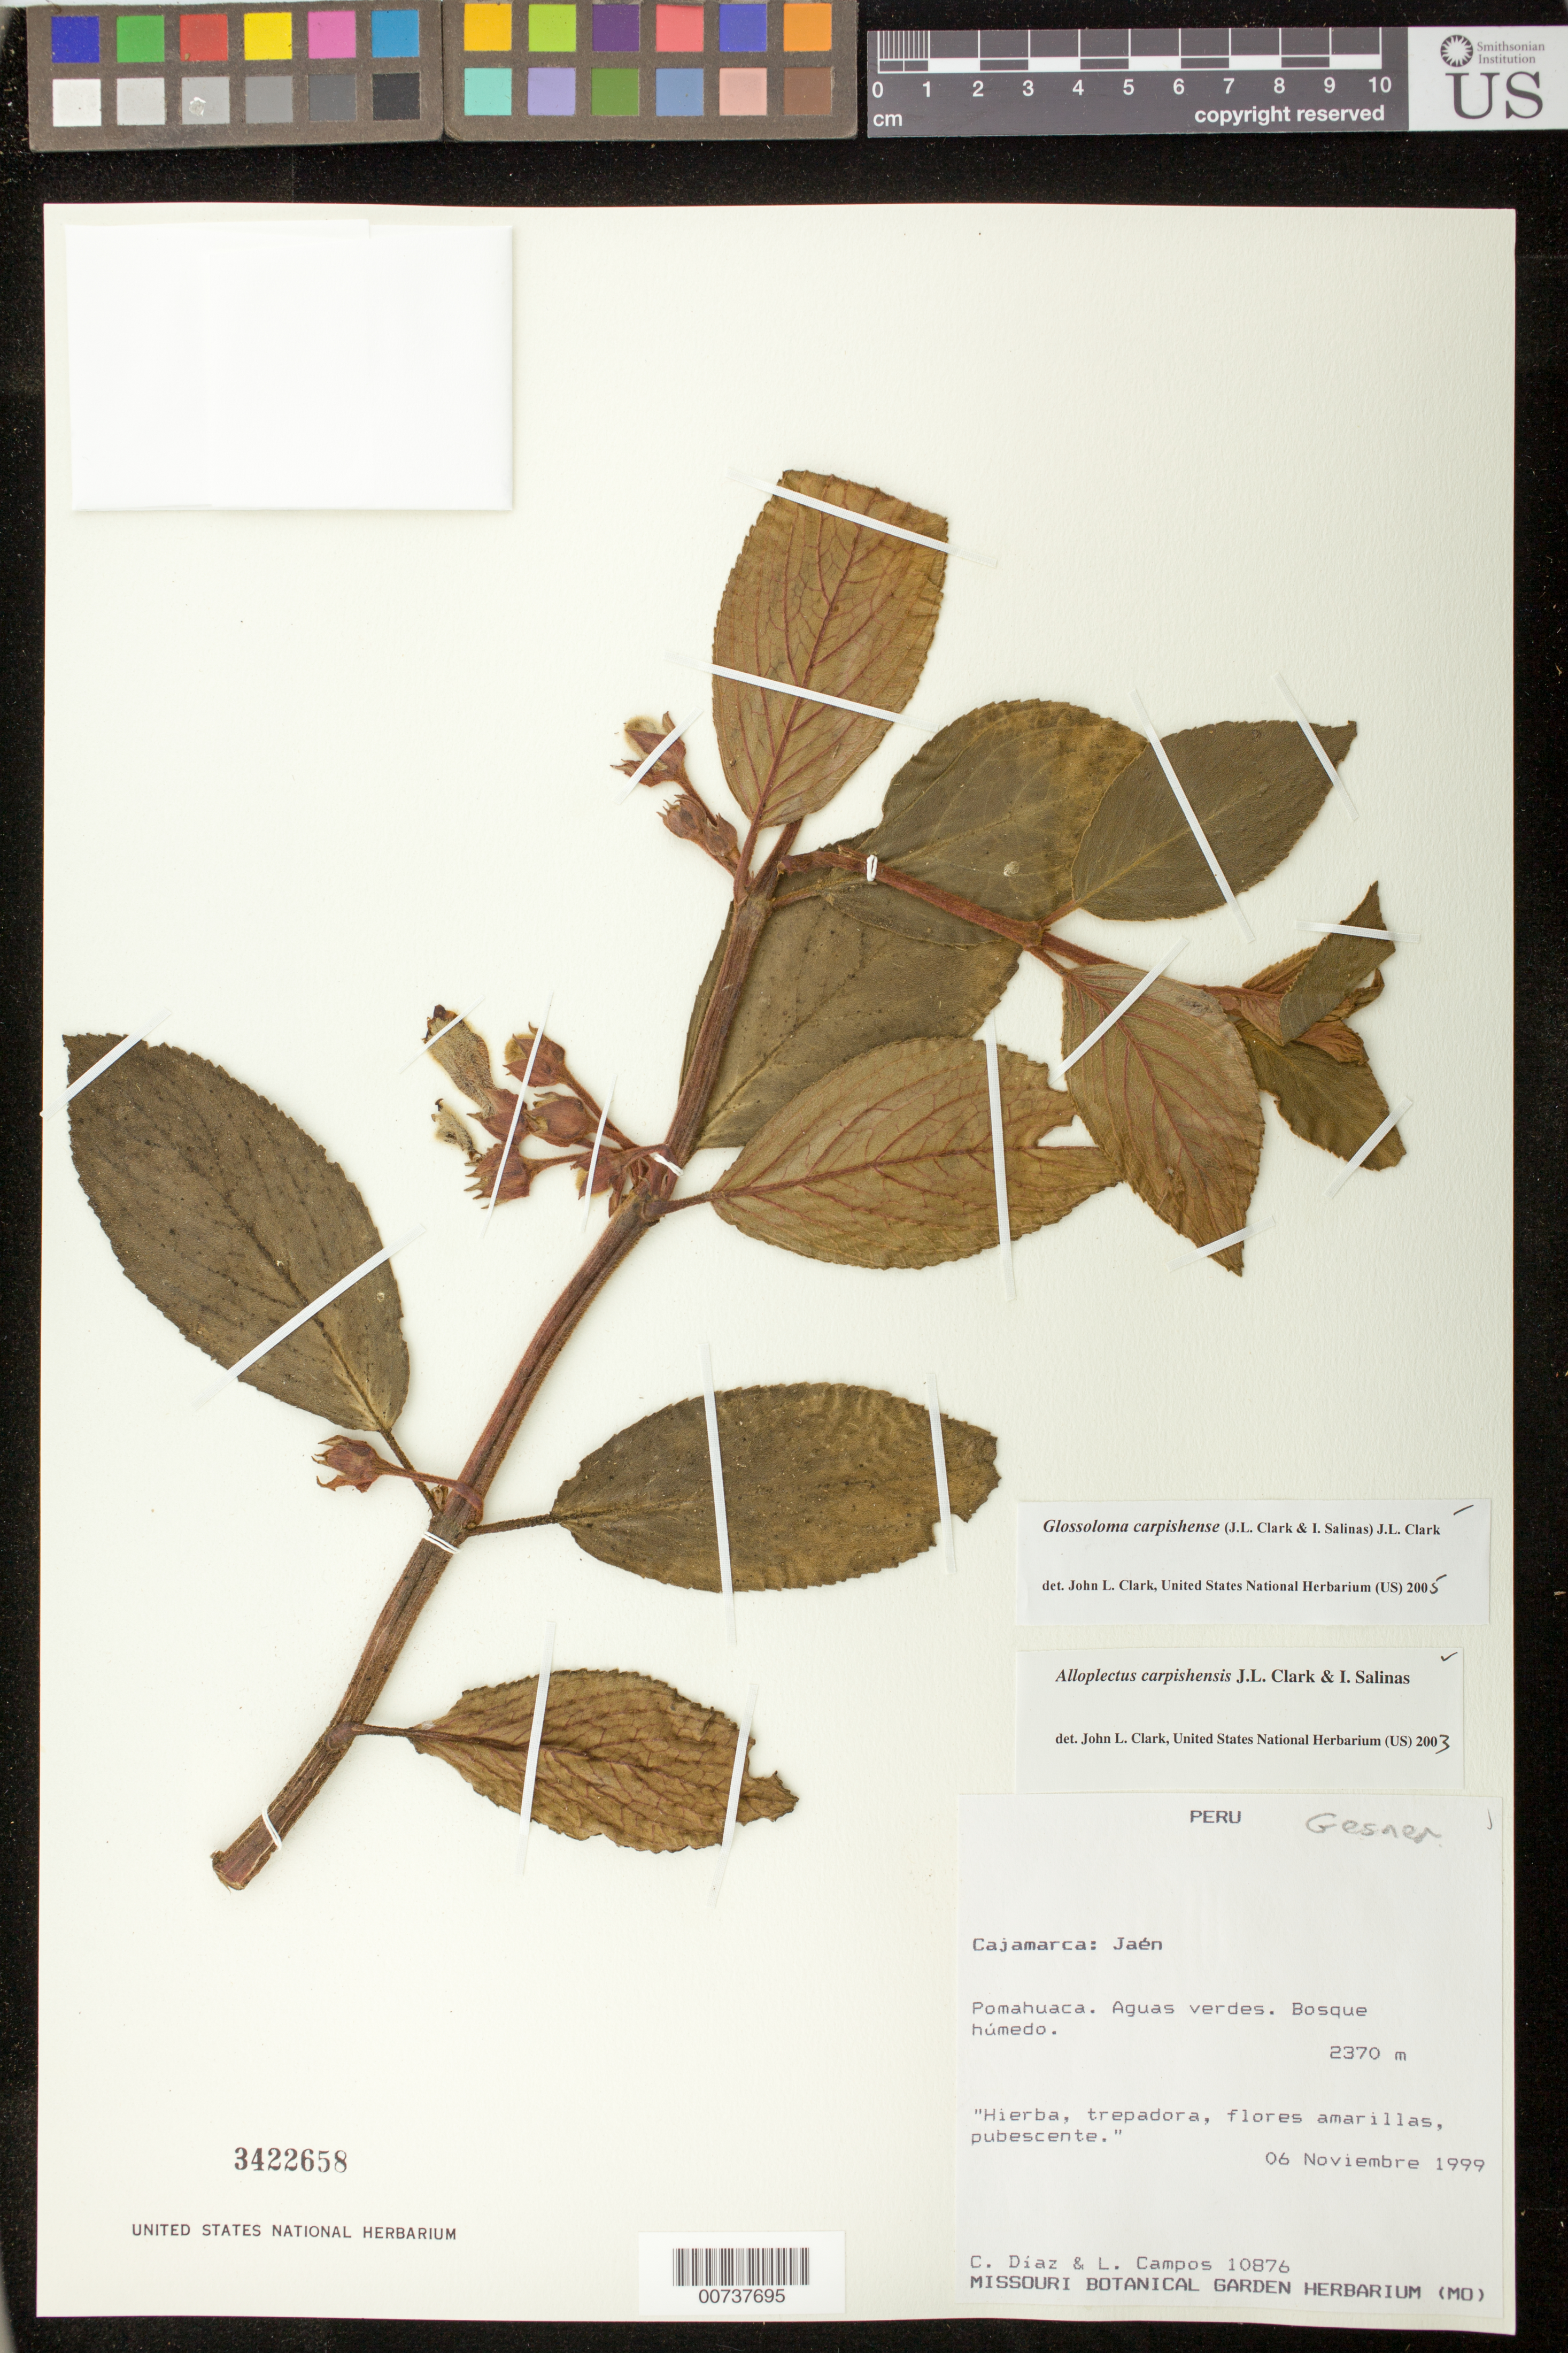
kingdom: Plantae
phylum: Tracheophyta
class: Magnoliopsida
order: Lamiales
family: Gesneriaceae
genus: Glossoloma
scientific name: Glossoloma carpishense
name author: (J.L. Clark & I. Salinas) J.L. Clark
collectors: C. Díaz S. & L. Campos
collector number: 10876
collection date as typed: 06 Nov 1999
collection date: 1999-11-06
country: Peru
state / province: Cajamarca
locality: Jaén, Pomahuaca, Aguas verdes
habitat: Bosque húmedo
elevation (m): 2370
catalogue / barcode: US 3422658